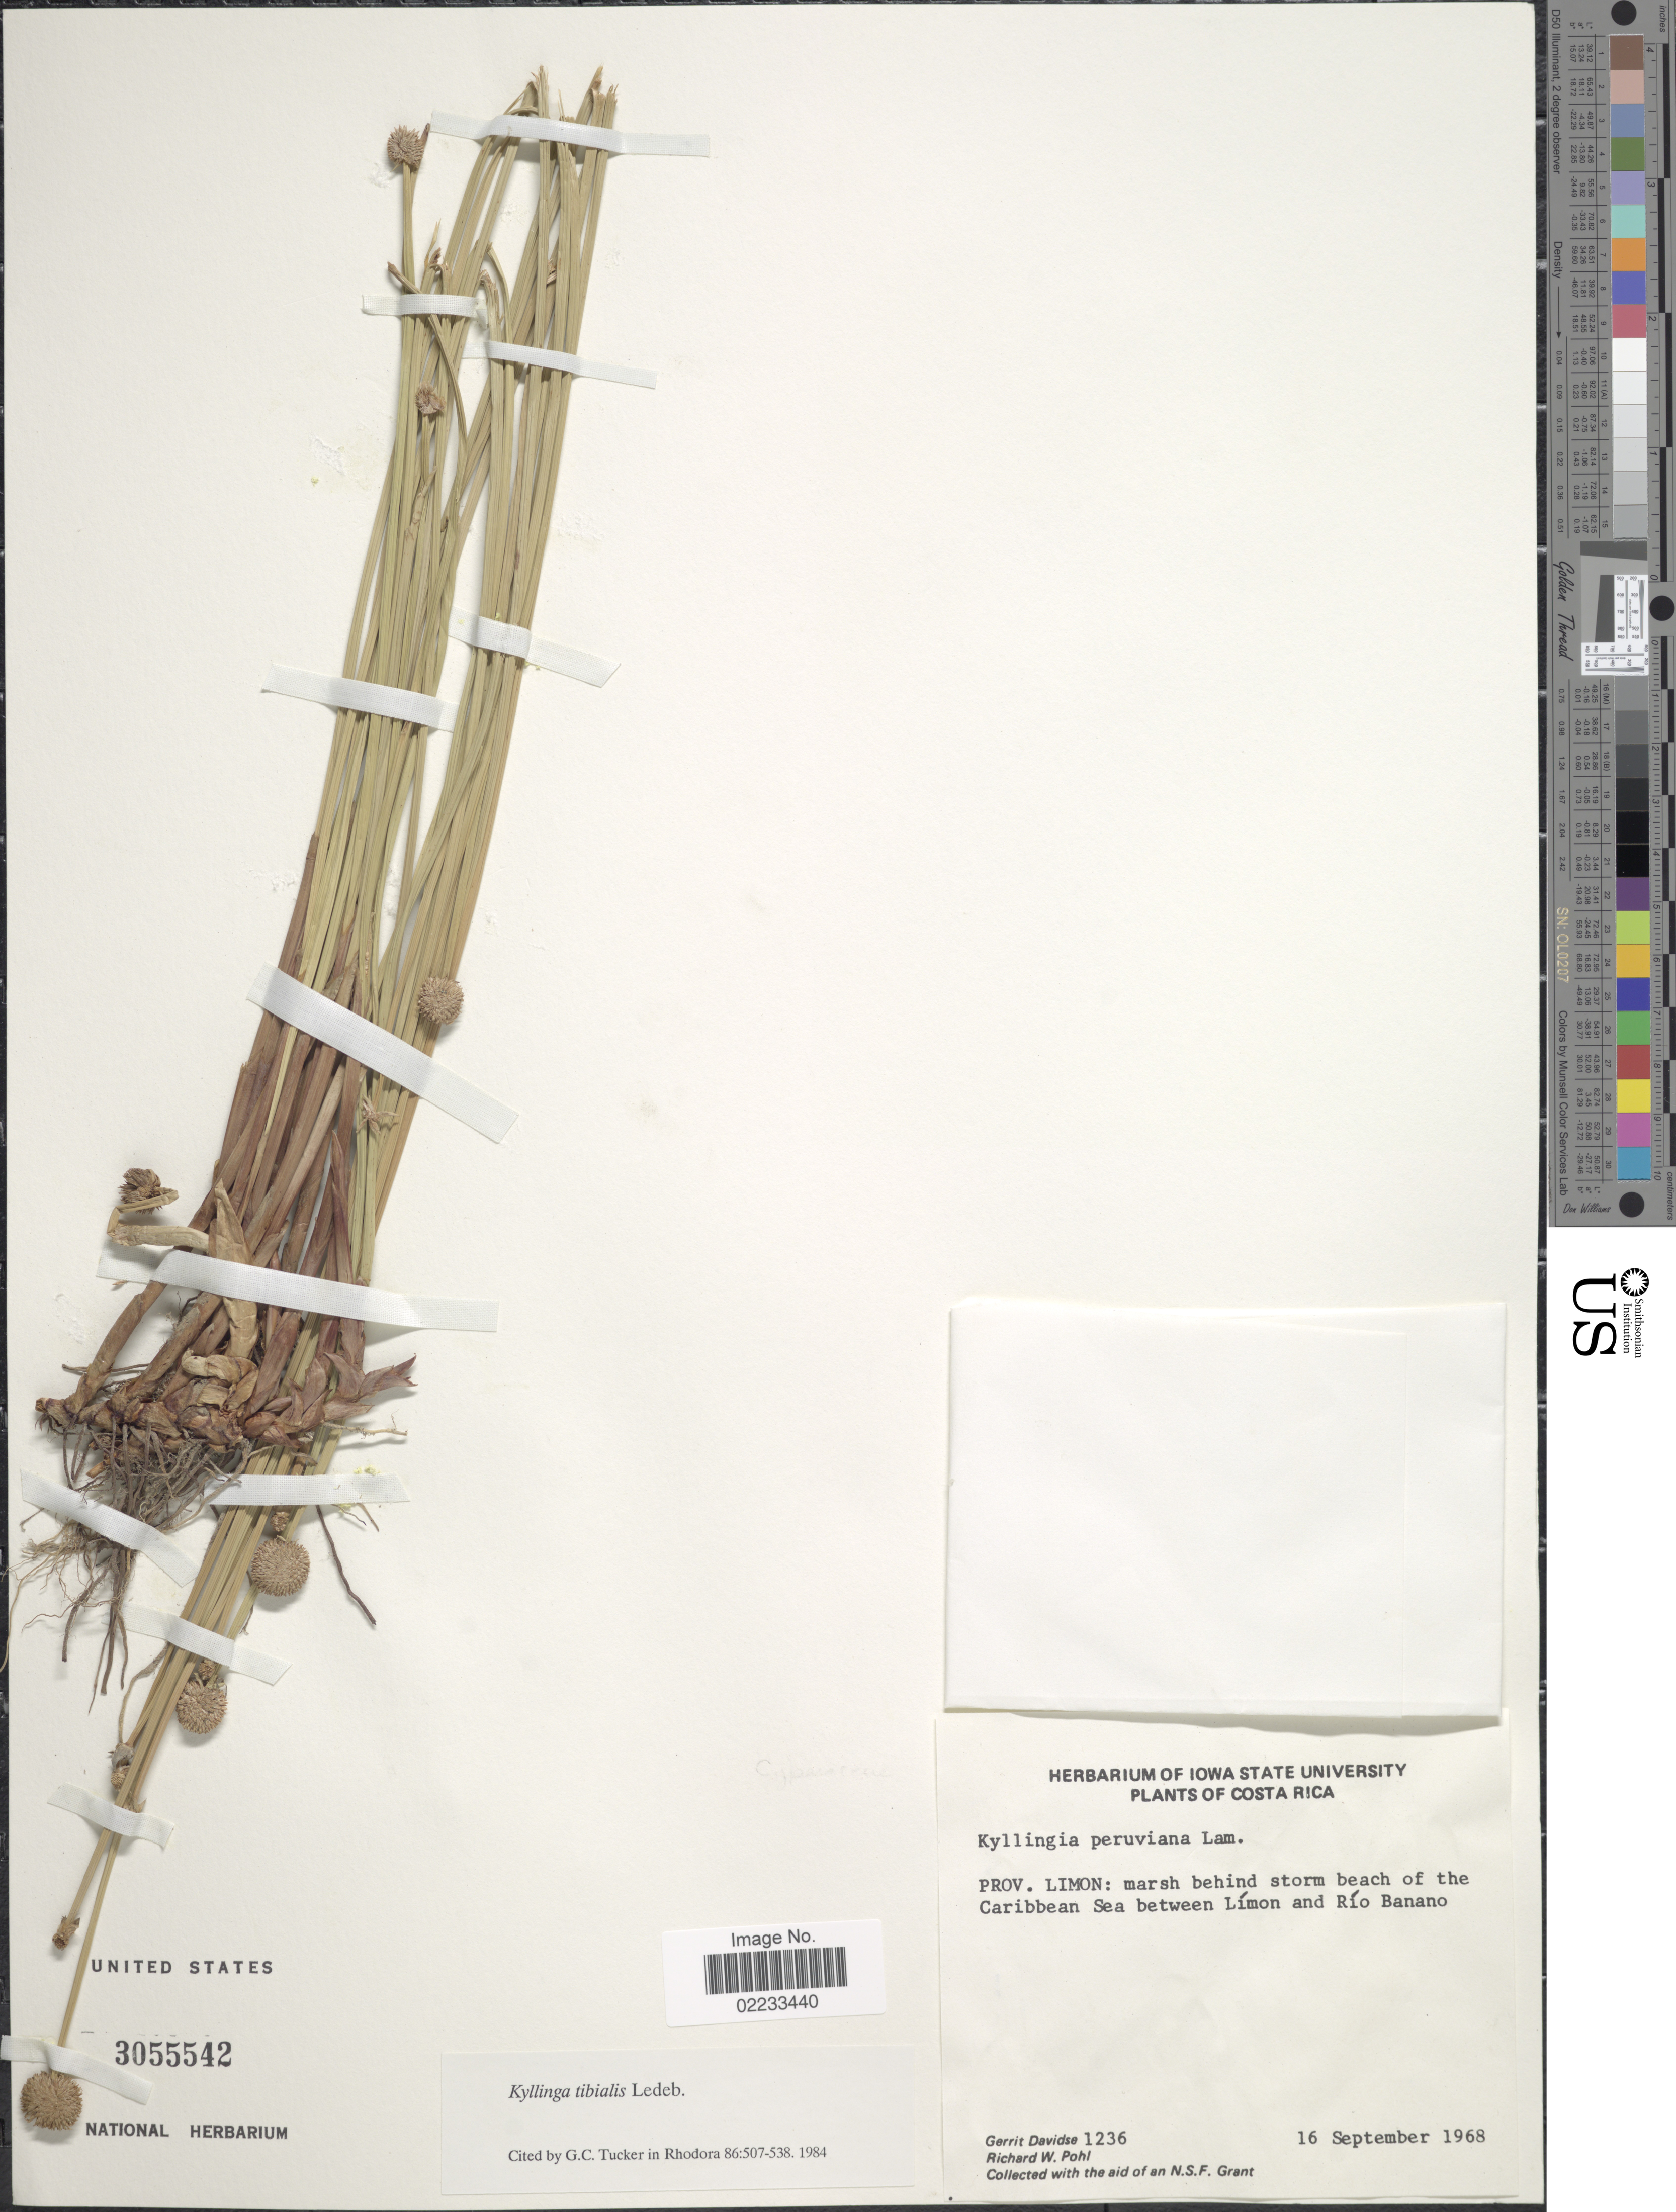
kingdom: Plantae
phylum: Tracheophyta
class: Liliopsida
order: Poales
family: Cyperaceae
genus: Cyperus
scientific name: Cyperus tibialis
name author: (Poit. ex Ledeb.) Govaerts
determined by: Strong, Mark T., (BOT), Smithsonian Institution - National Museum of Natural History (UNITED STATES)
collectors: G. Davidse, R. W. Pohl & N. Grant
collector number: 1236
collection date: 1968-09-16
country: Costa Rica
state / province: Limón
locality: Marsh behind storm beach of the Caribbean Sea between Limon and Rio Banano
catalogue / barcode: US 3055542